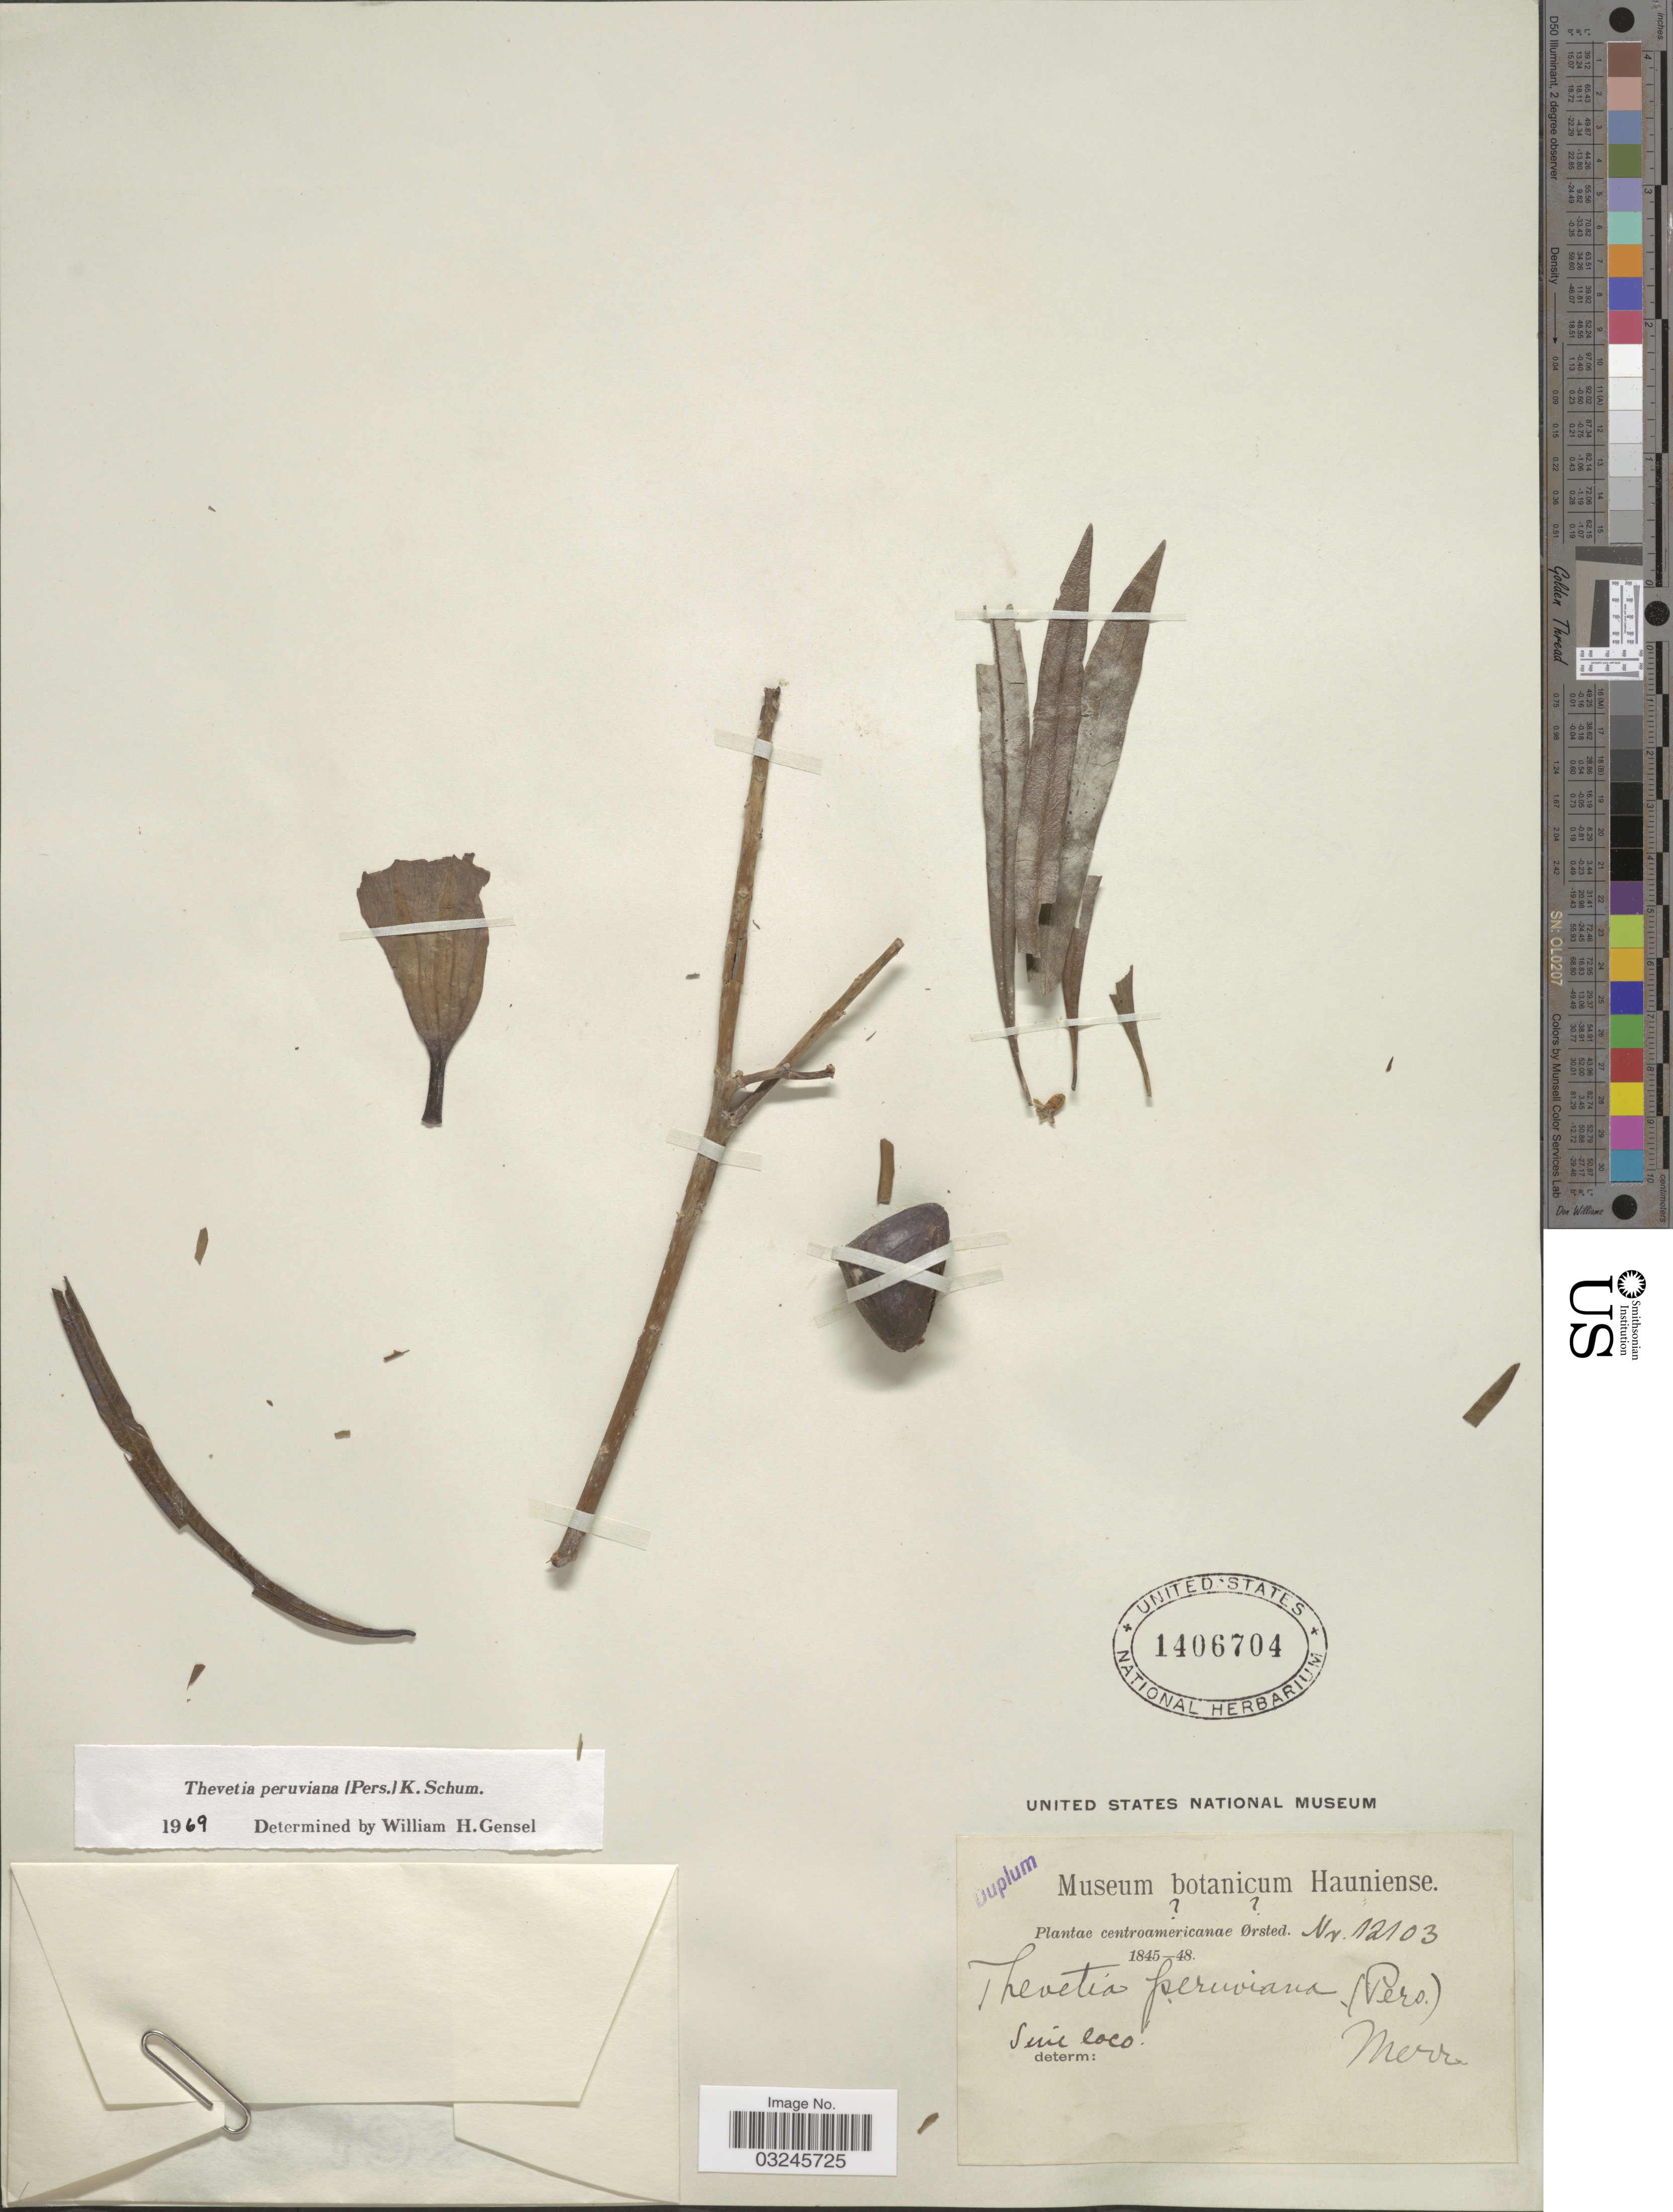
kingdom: Plantae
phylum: Tracheophyta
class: Magnoliopsida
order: Gentianales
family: Apocynaceae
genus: Thevetia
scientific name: Thevetia peruviana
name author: (Pers.) K. Schum.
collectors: Ørsted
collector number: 12103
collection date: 1845/1848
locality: Centroamericanae.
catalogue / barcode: US 1406704